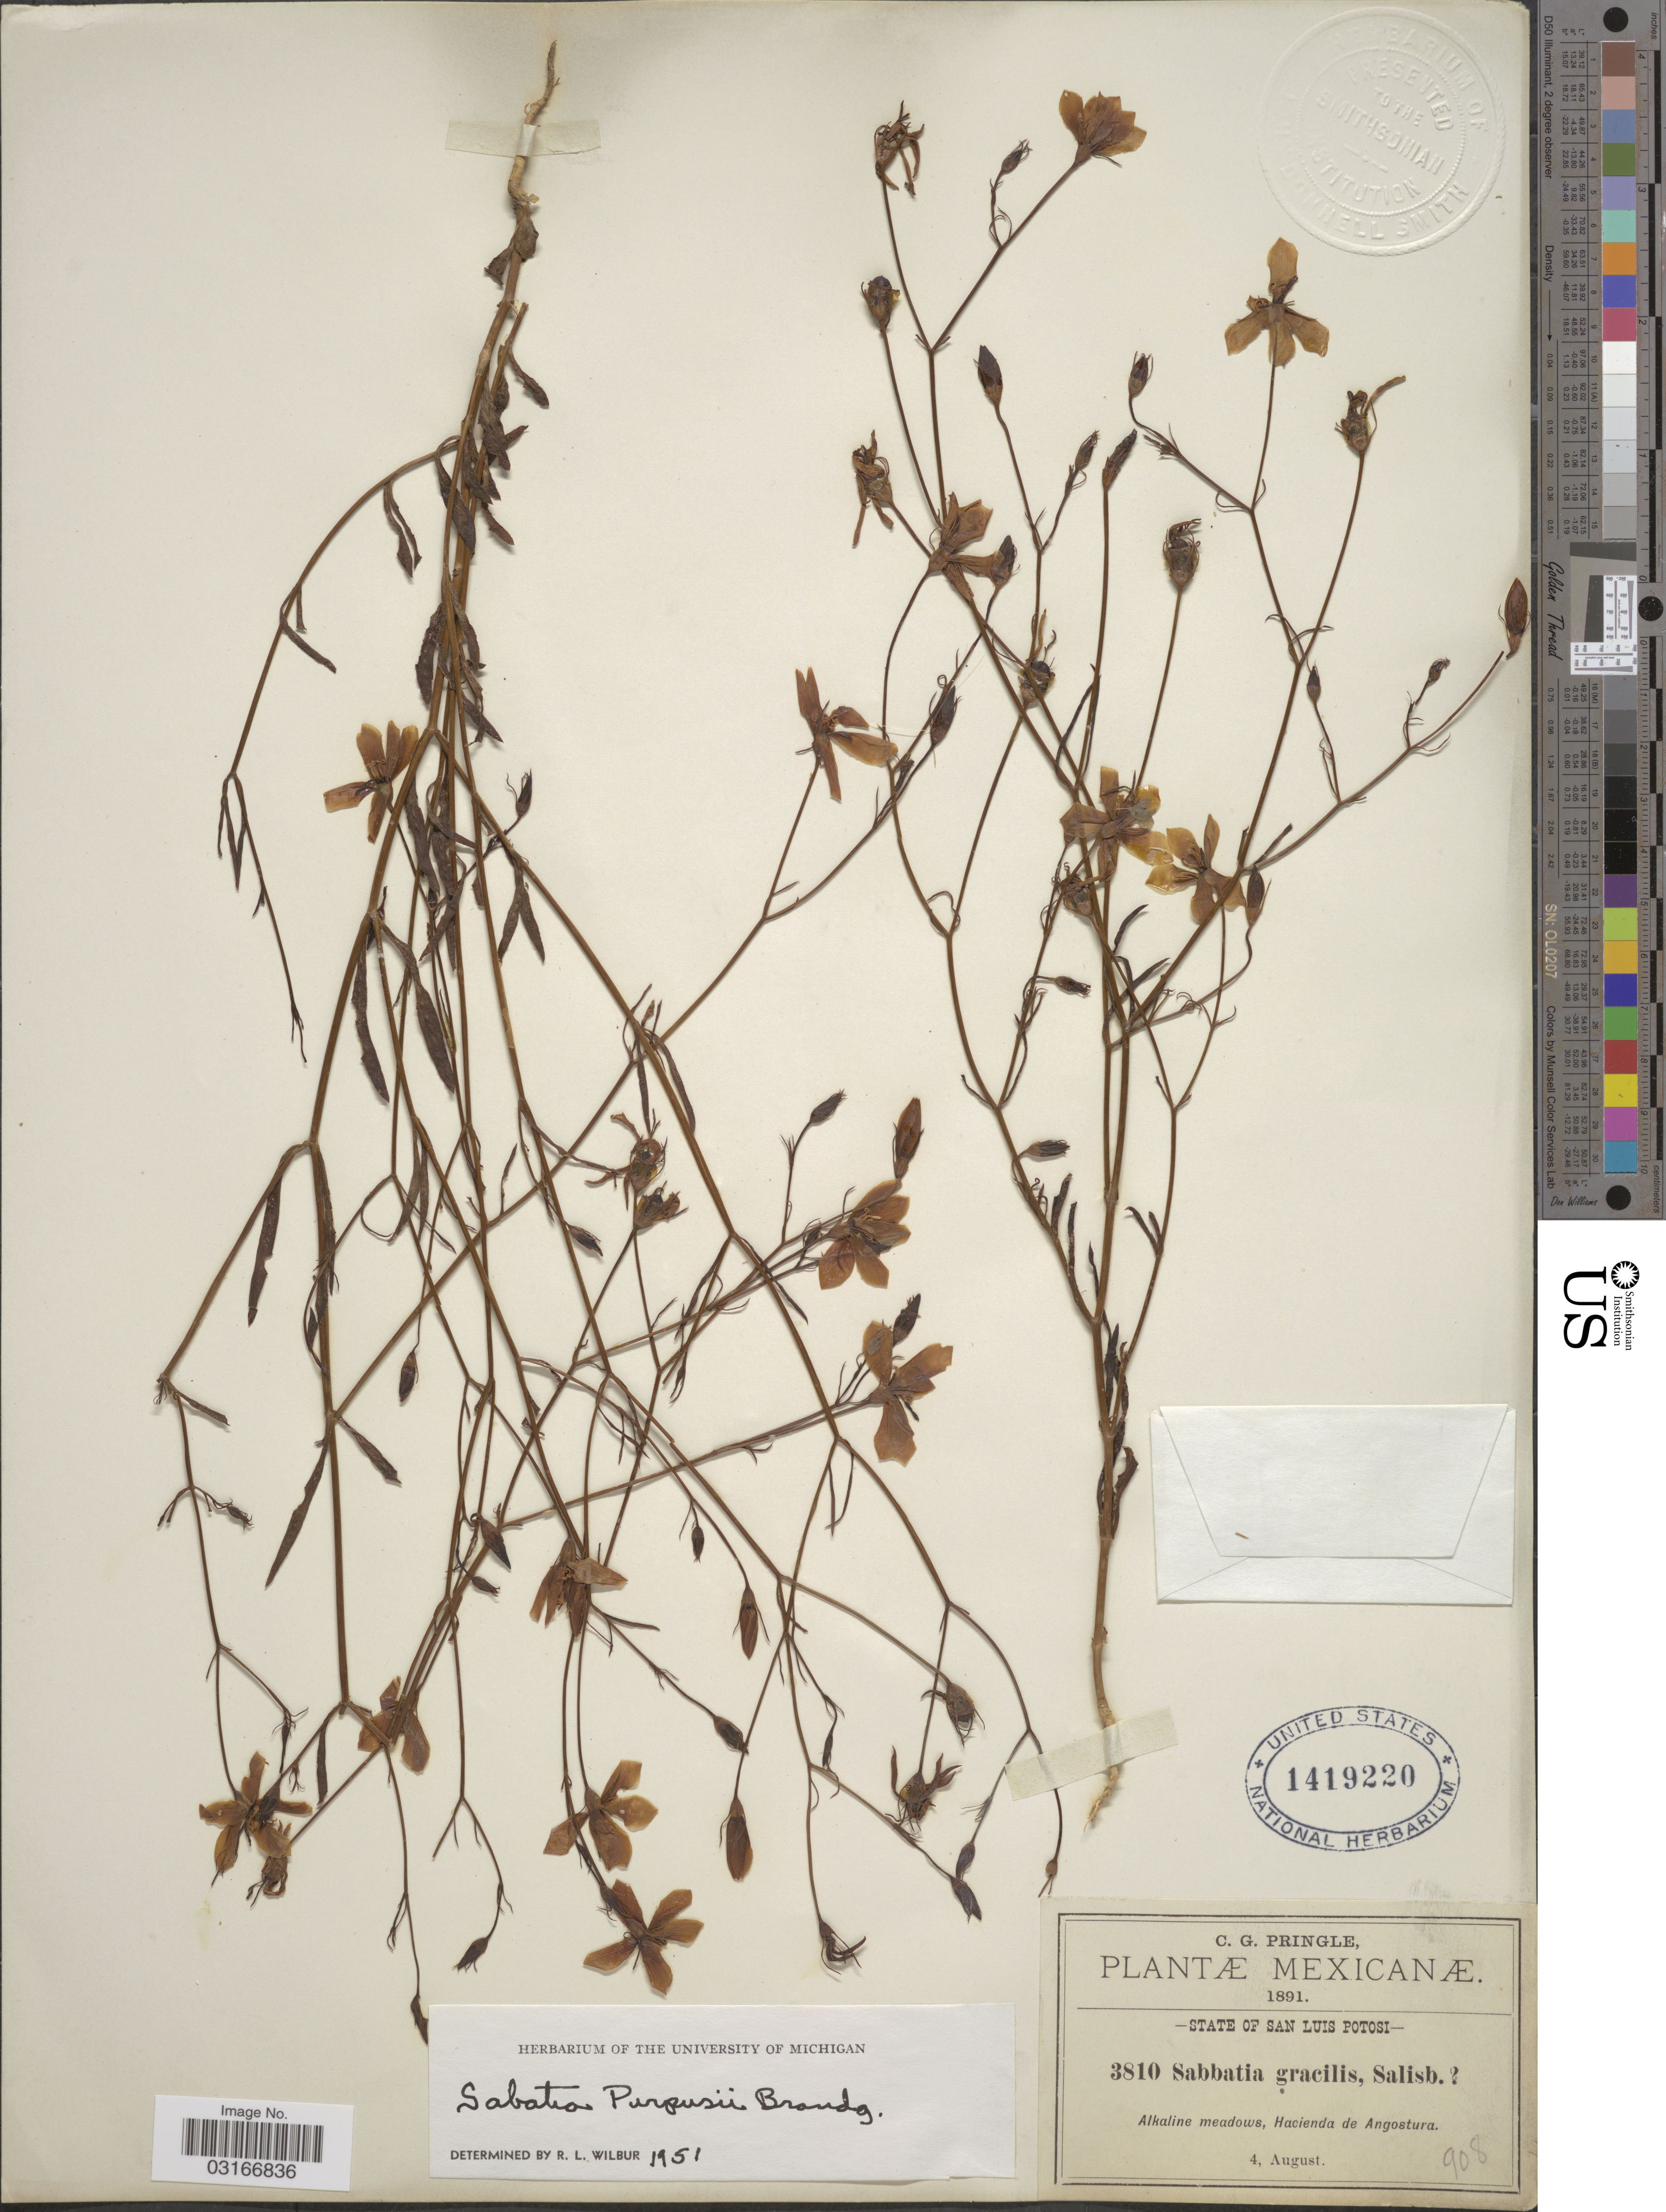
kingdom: Plantae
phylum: Tracheophyta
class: Magnoliopsida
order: Gentianales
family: Gentianaceae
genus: Sabatia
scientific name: Sabatia purpusii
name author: Brandegee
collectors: C. G. Pringle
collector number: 3810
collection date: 1891-08-04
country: Mexico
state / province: San Luis Potosí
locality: State of San Luis Potosi. Alkaline meadows, Hacienda de Angostura.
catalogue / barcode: US 1419220